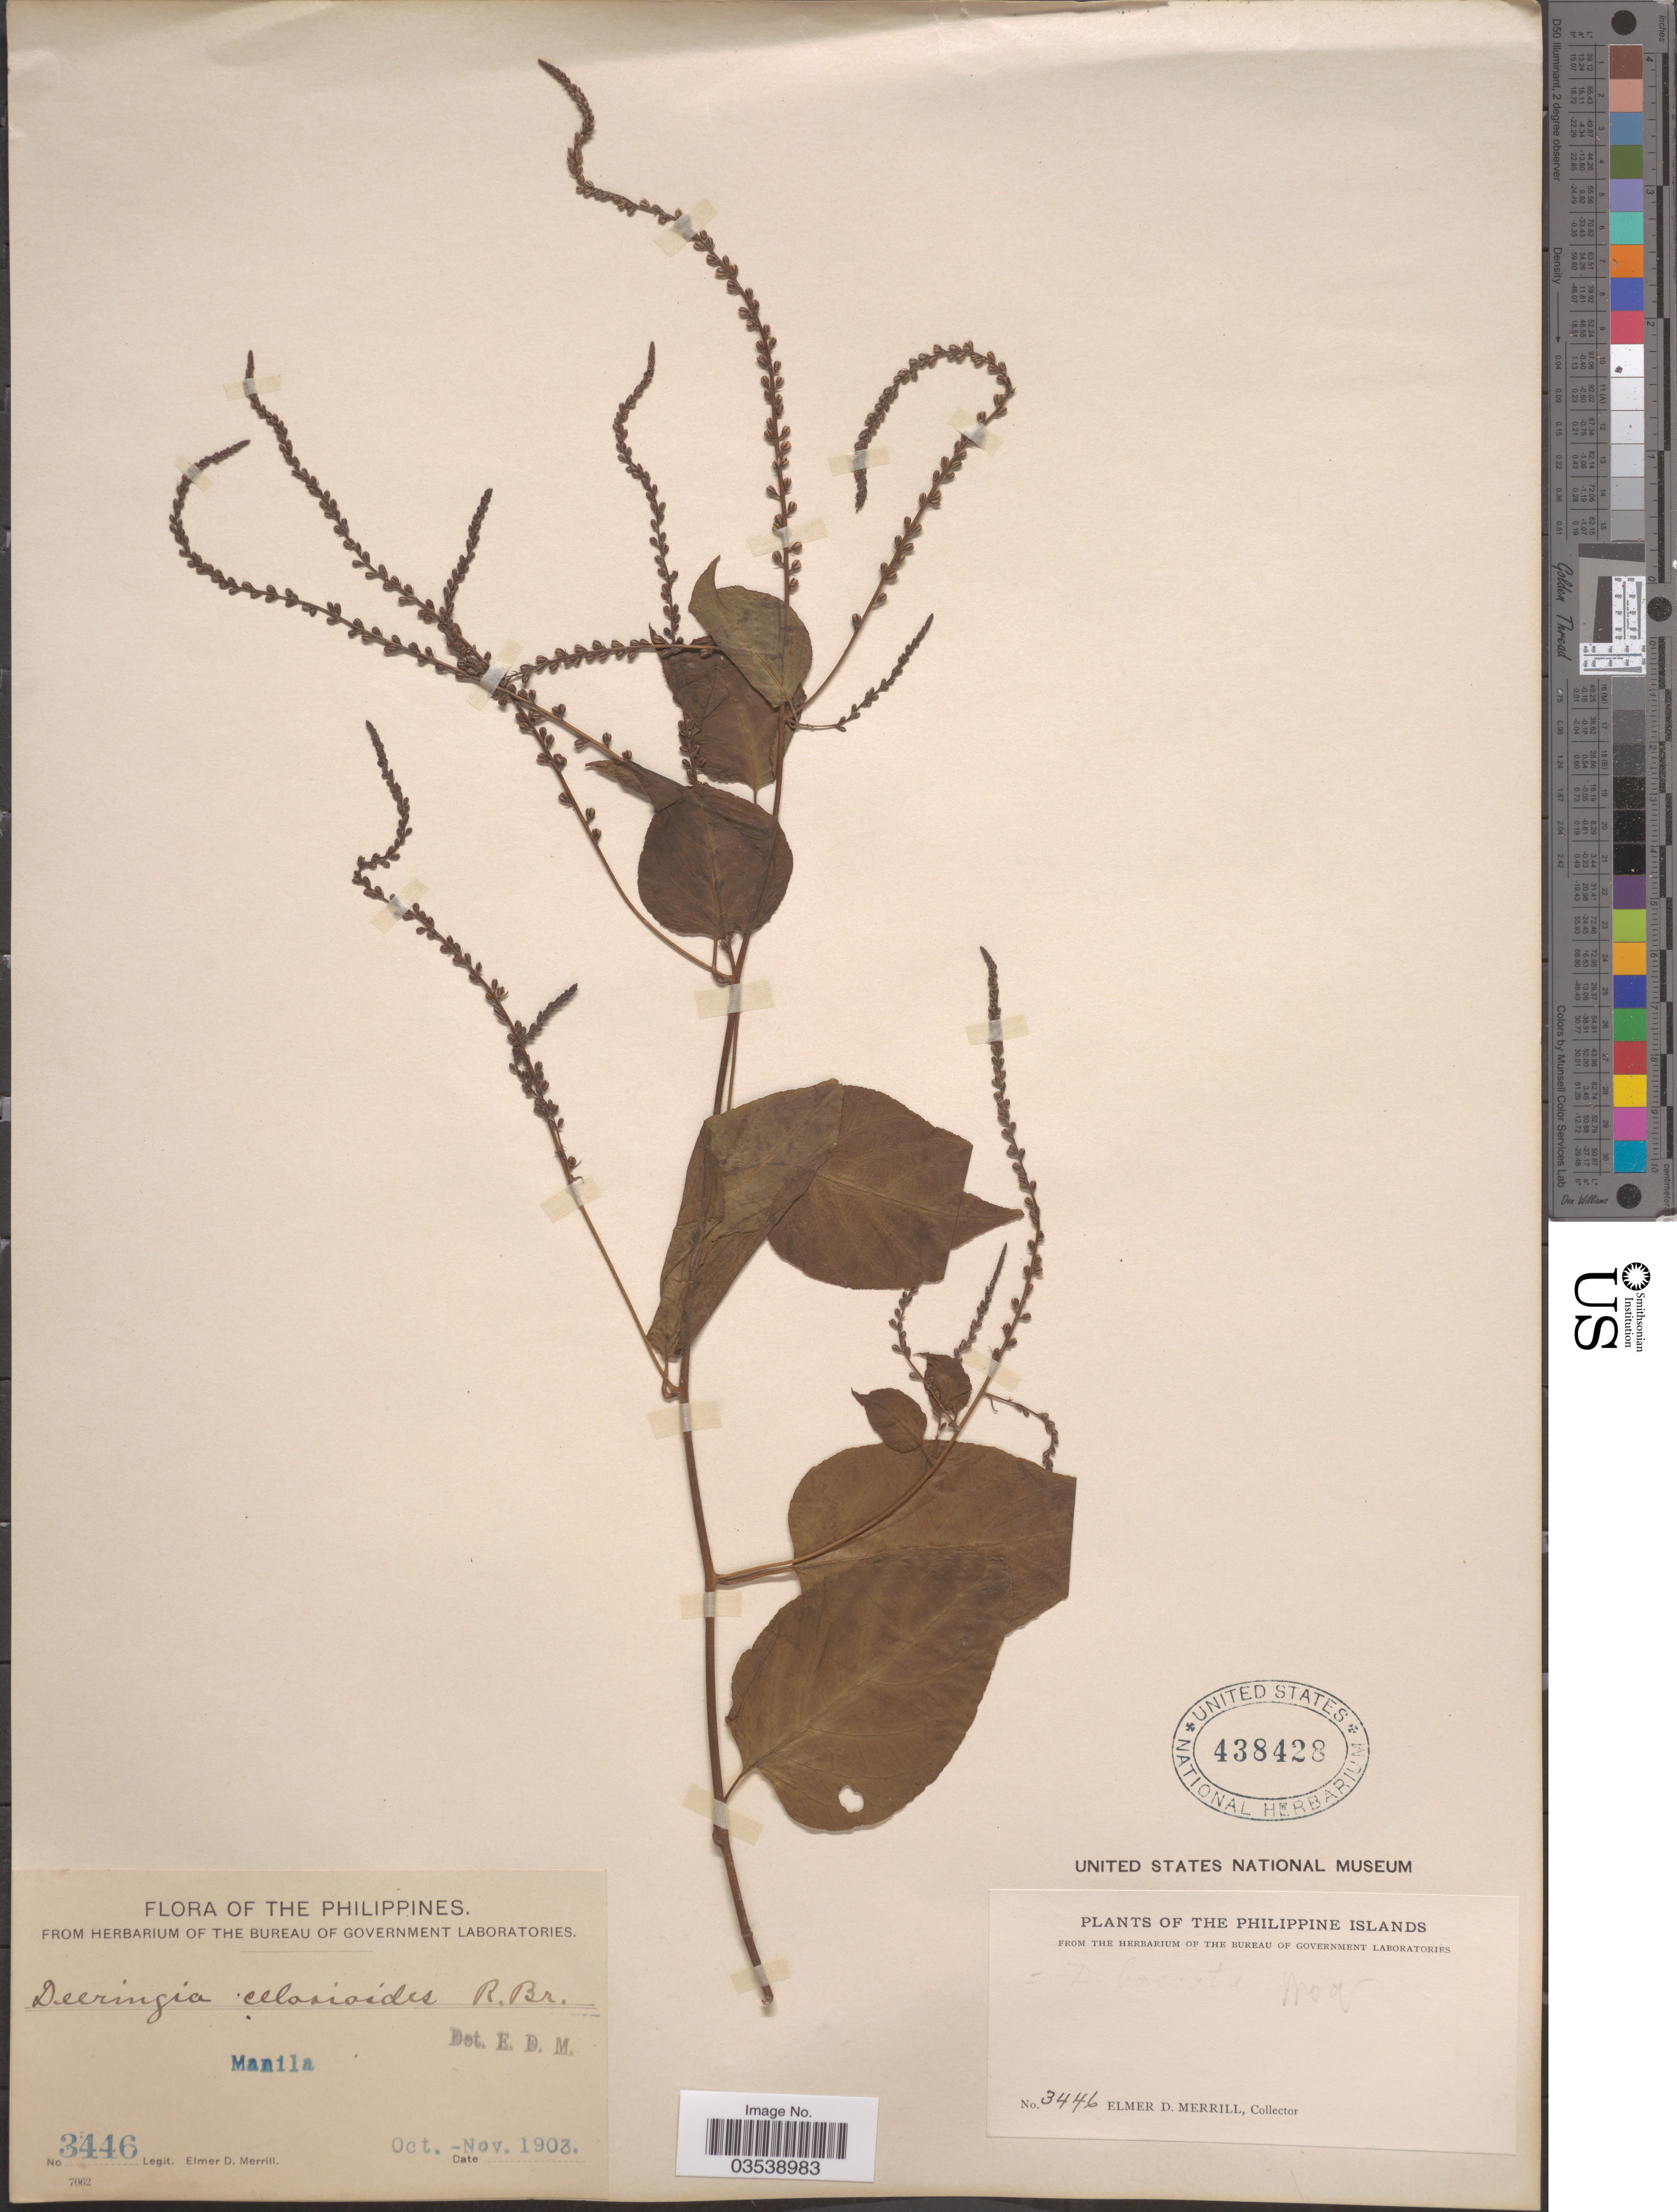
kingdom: Plantae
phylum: Tracheophyta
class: Magnoliopsida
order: Caryophyllales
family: Amaranthaceae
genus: Deeringia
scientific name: Deeringia amaranthoides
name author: (Lam.) Merr.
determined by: Strong, Mark T., (BOT), Smithsonian Institution - National Museum of Natural History (UNITED STATES)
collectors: E. D. Merrill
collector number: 3446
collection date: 1903-10/1903-11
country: Philippines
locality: Manila.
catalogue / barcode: US 438428